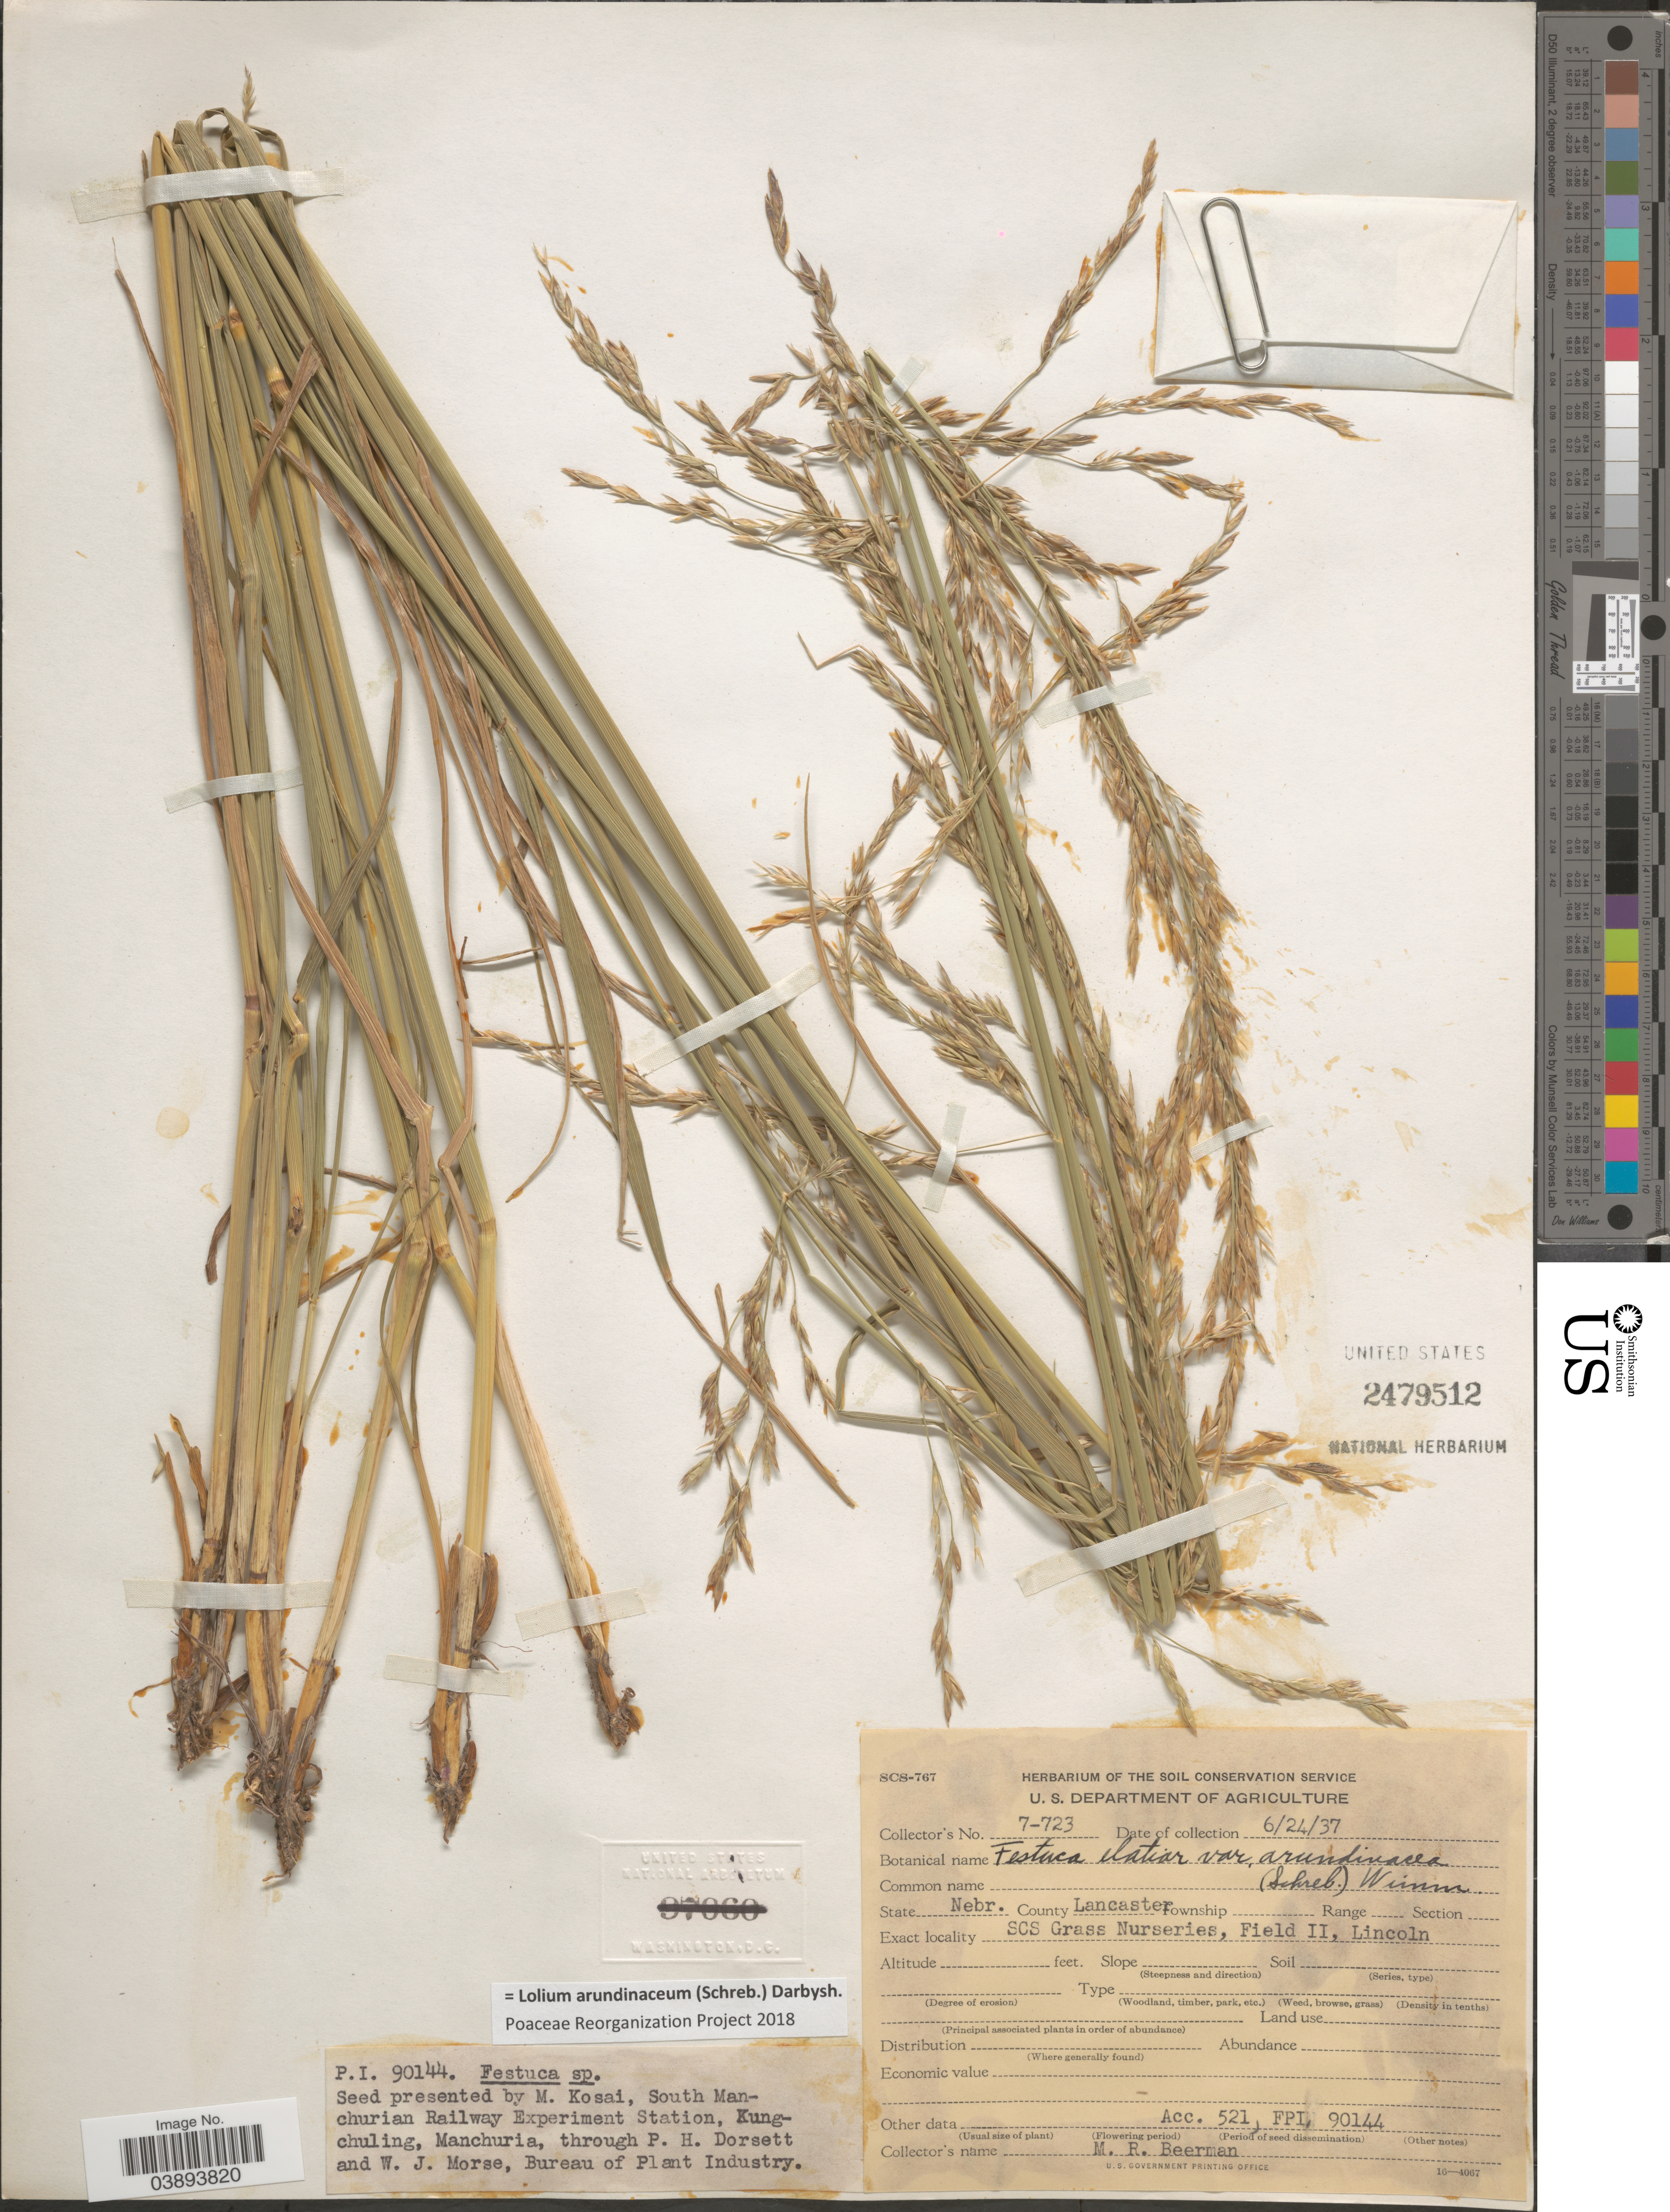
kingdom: Plantae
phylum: Tracheophyta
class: Liliopsida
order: Poales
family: Poaceae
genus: Lolium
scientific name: Lolium arundinaceum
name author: (Schreb.) Darbysh.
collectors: M. Beerman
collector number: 7-723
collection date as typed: Transcribed d/m/y: 24/6/37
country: United States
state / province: Nebraska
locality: County Lancaster. SCS Grass Nurseries, Field II, Lincoln.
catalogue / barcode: US 2479512